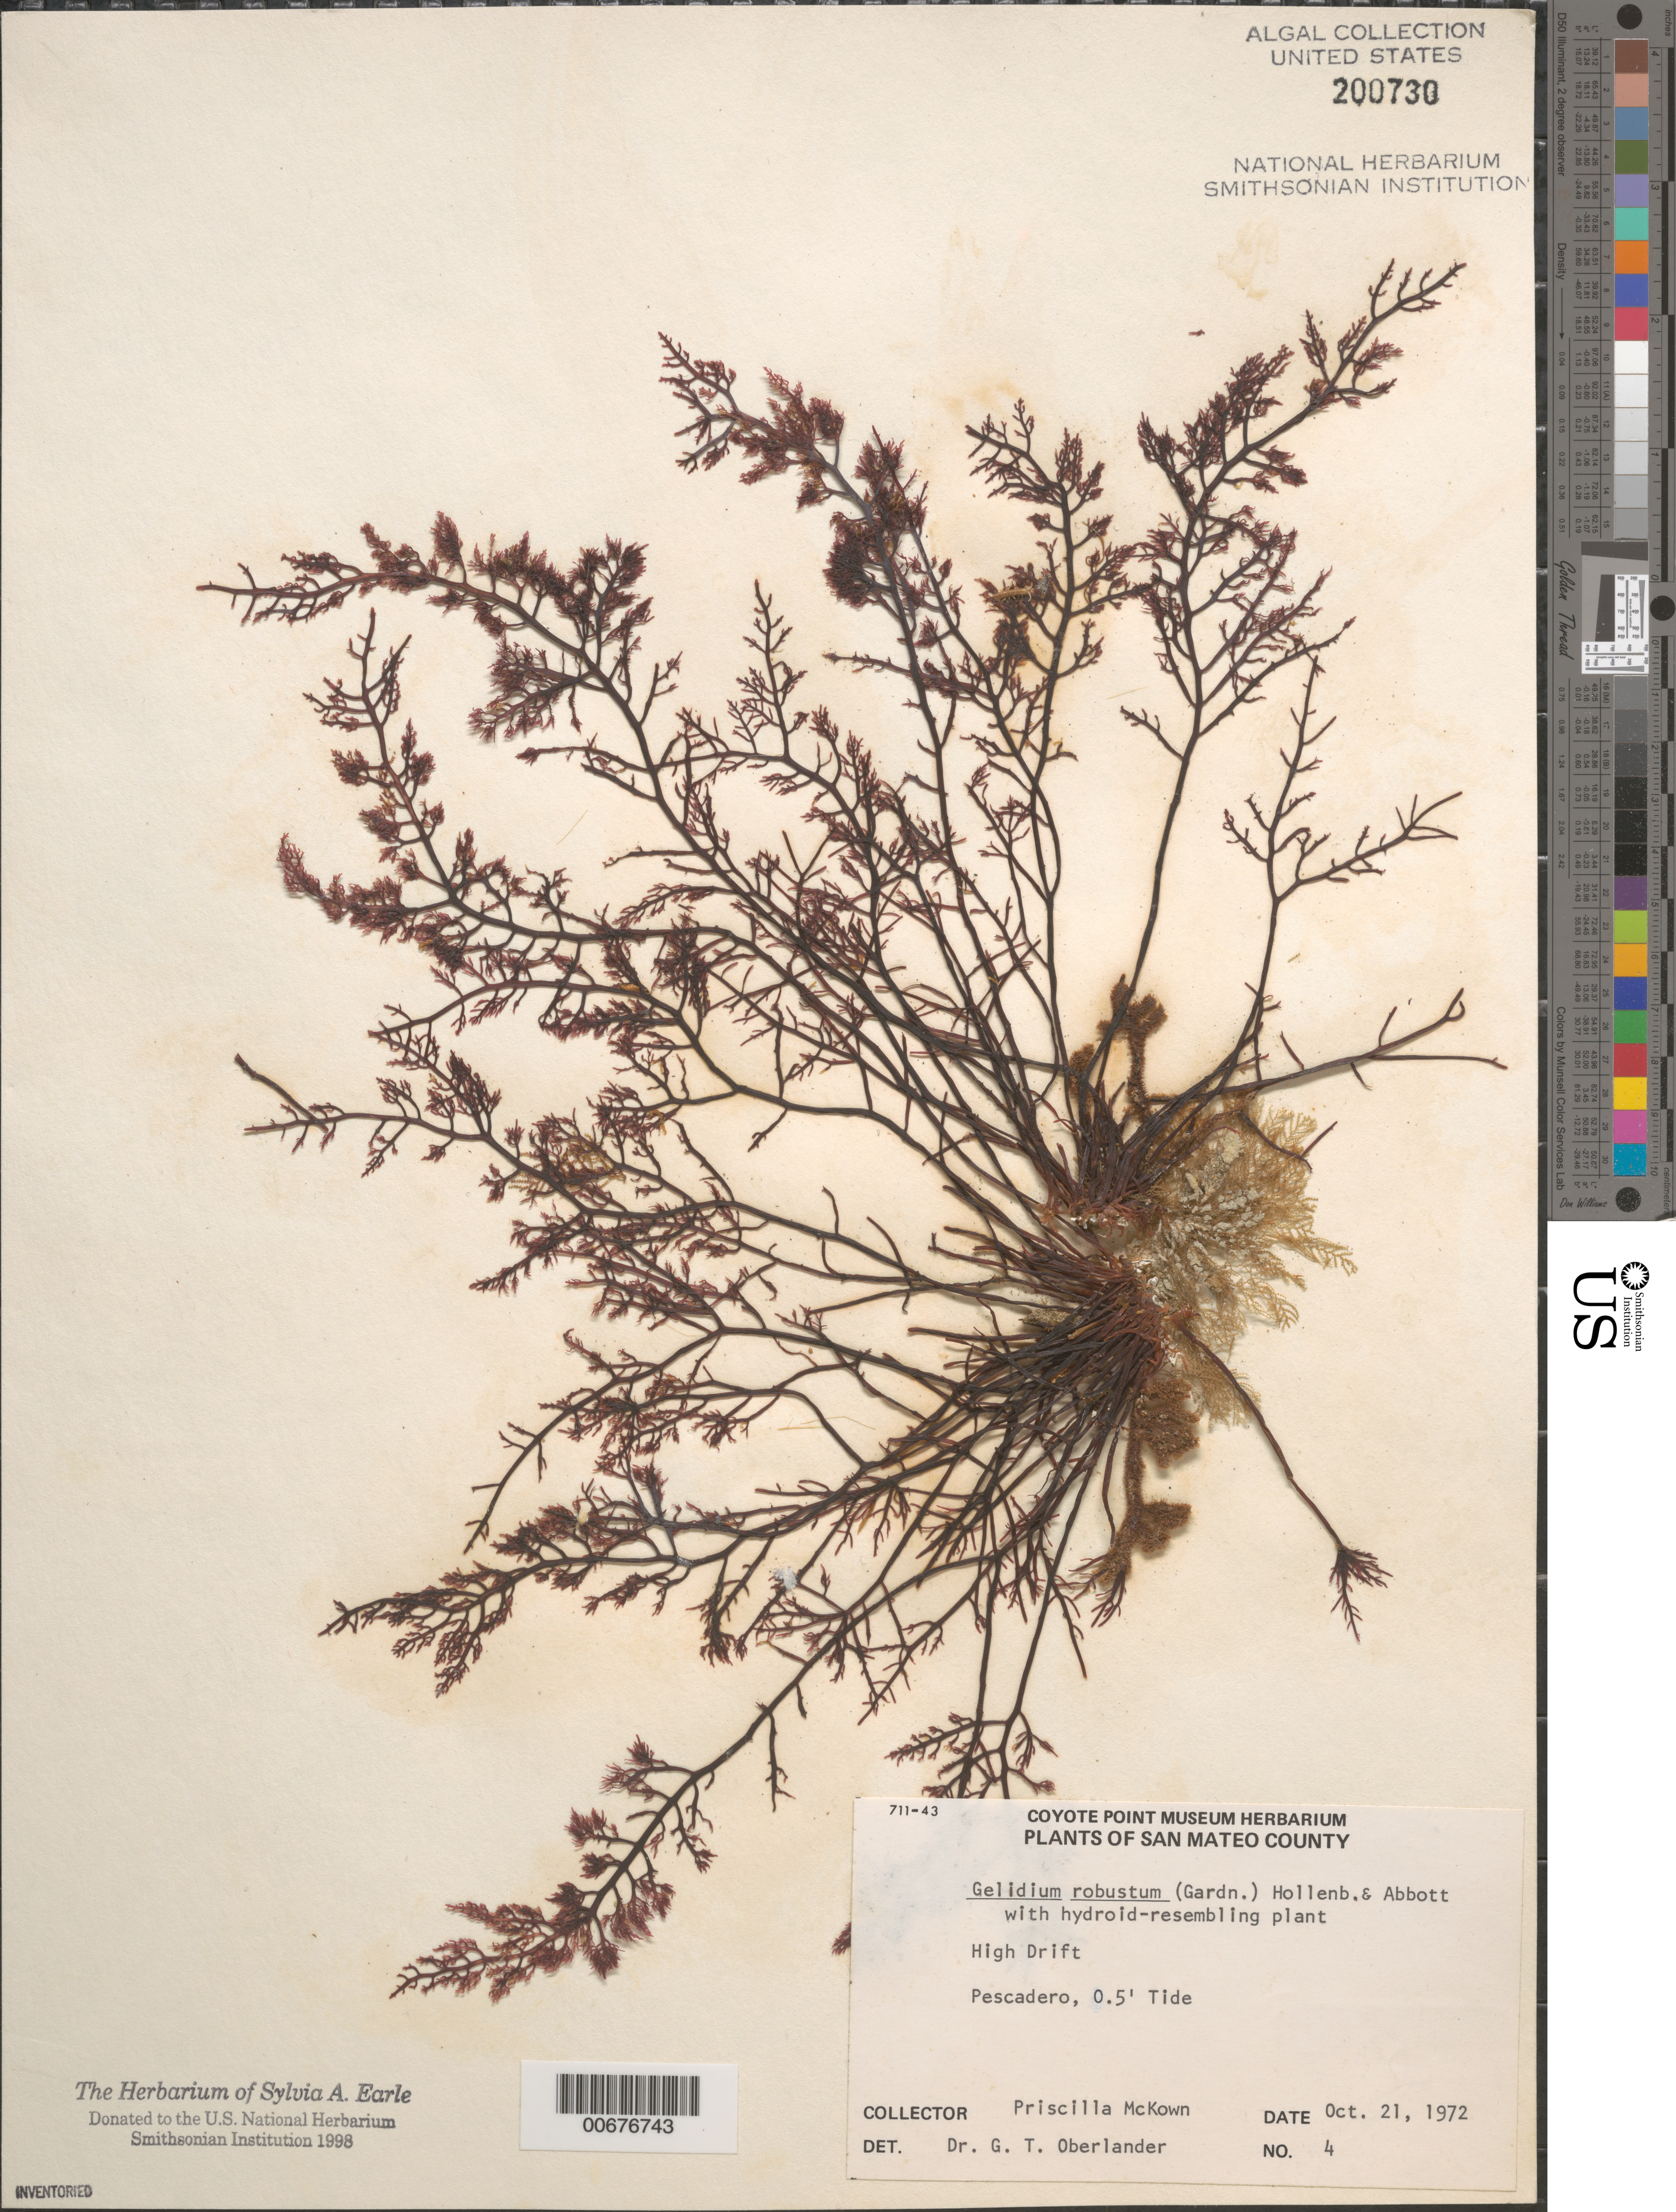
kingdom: Plantae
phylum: Rhodophyta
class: Florideophyceae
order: Gelidiales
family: Gelidiaceae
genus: Gelidium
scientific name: Gelidium robustum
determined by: Oberlander, G. T.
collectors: P. McKown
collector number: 4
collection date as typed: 21 Oct 1972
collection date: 1972-10-21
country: United States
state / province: California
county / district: San Mateo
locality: Pescadero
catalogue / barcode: US 200730